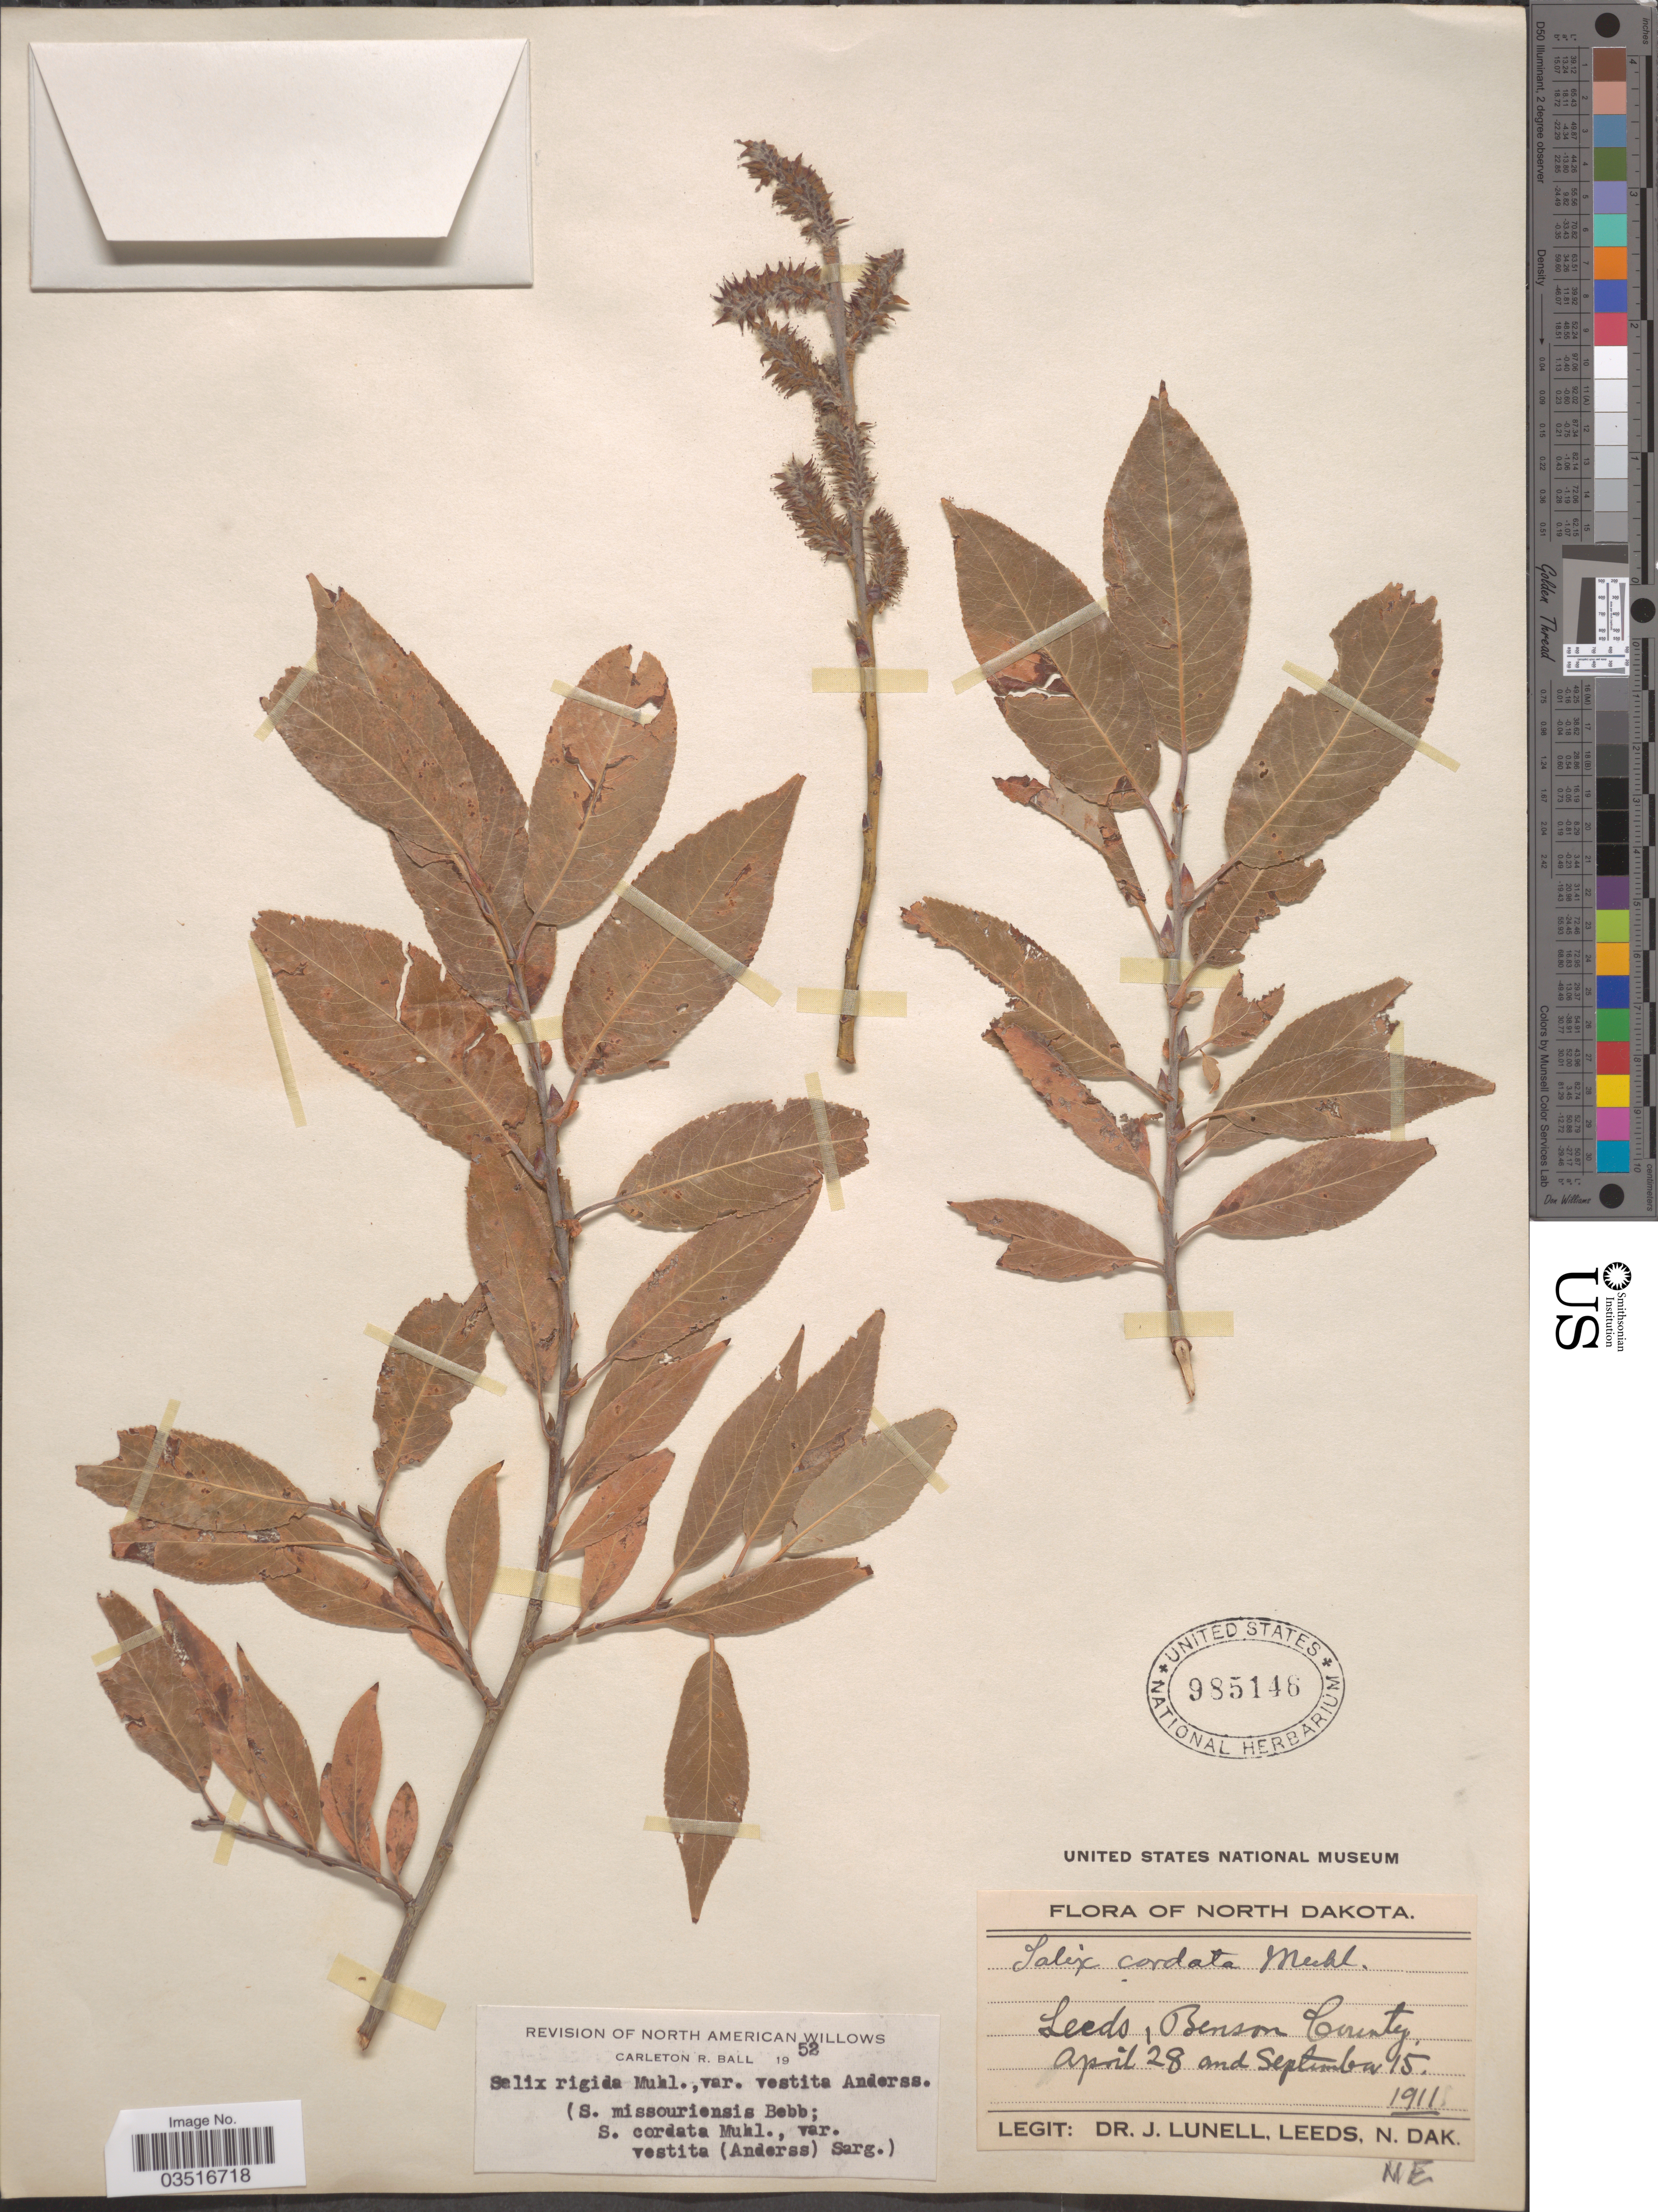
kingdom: Plantae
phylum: Tracheophyta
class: Magnoliopsida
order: Malpighiales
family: Salicaceae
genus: Salix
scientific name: Salix rigida var. vestita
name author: (Andersson) C.R. Ball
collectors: J. Lunell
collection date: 1911-04-28/1911-09-15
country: United States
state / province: North Dakota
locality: Leeds, Benson County. N. E.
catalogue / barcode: US 985146